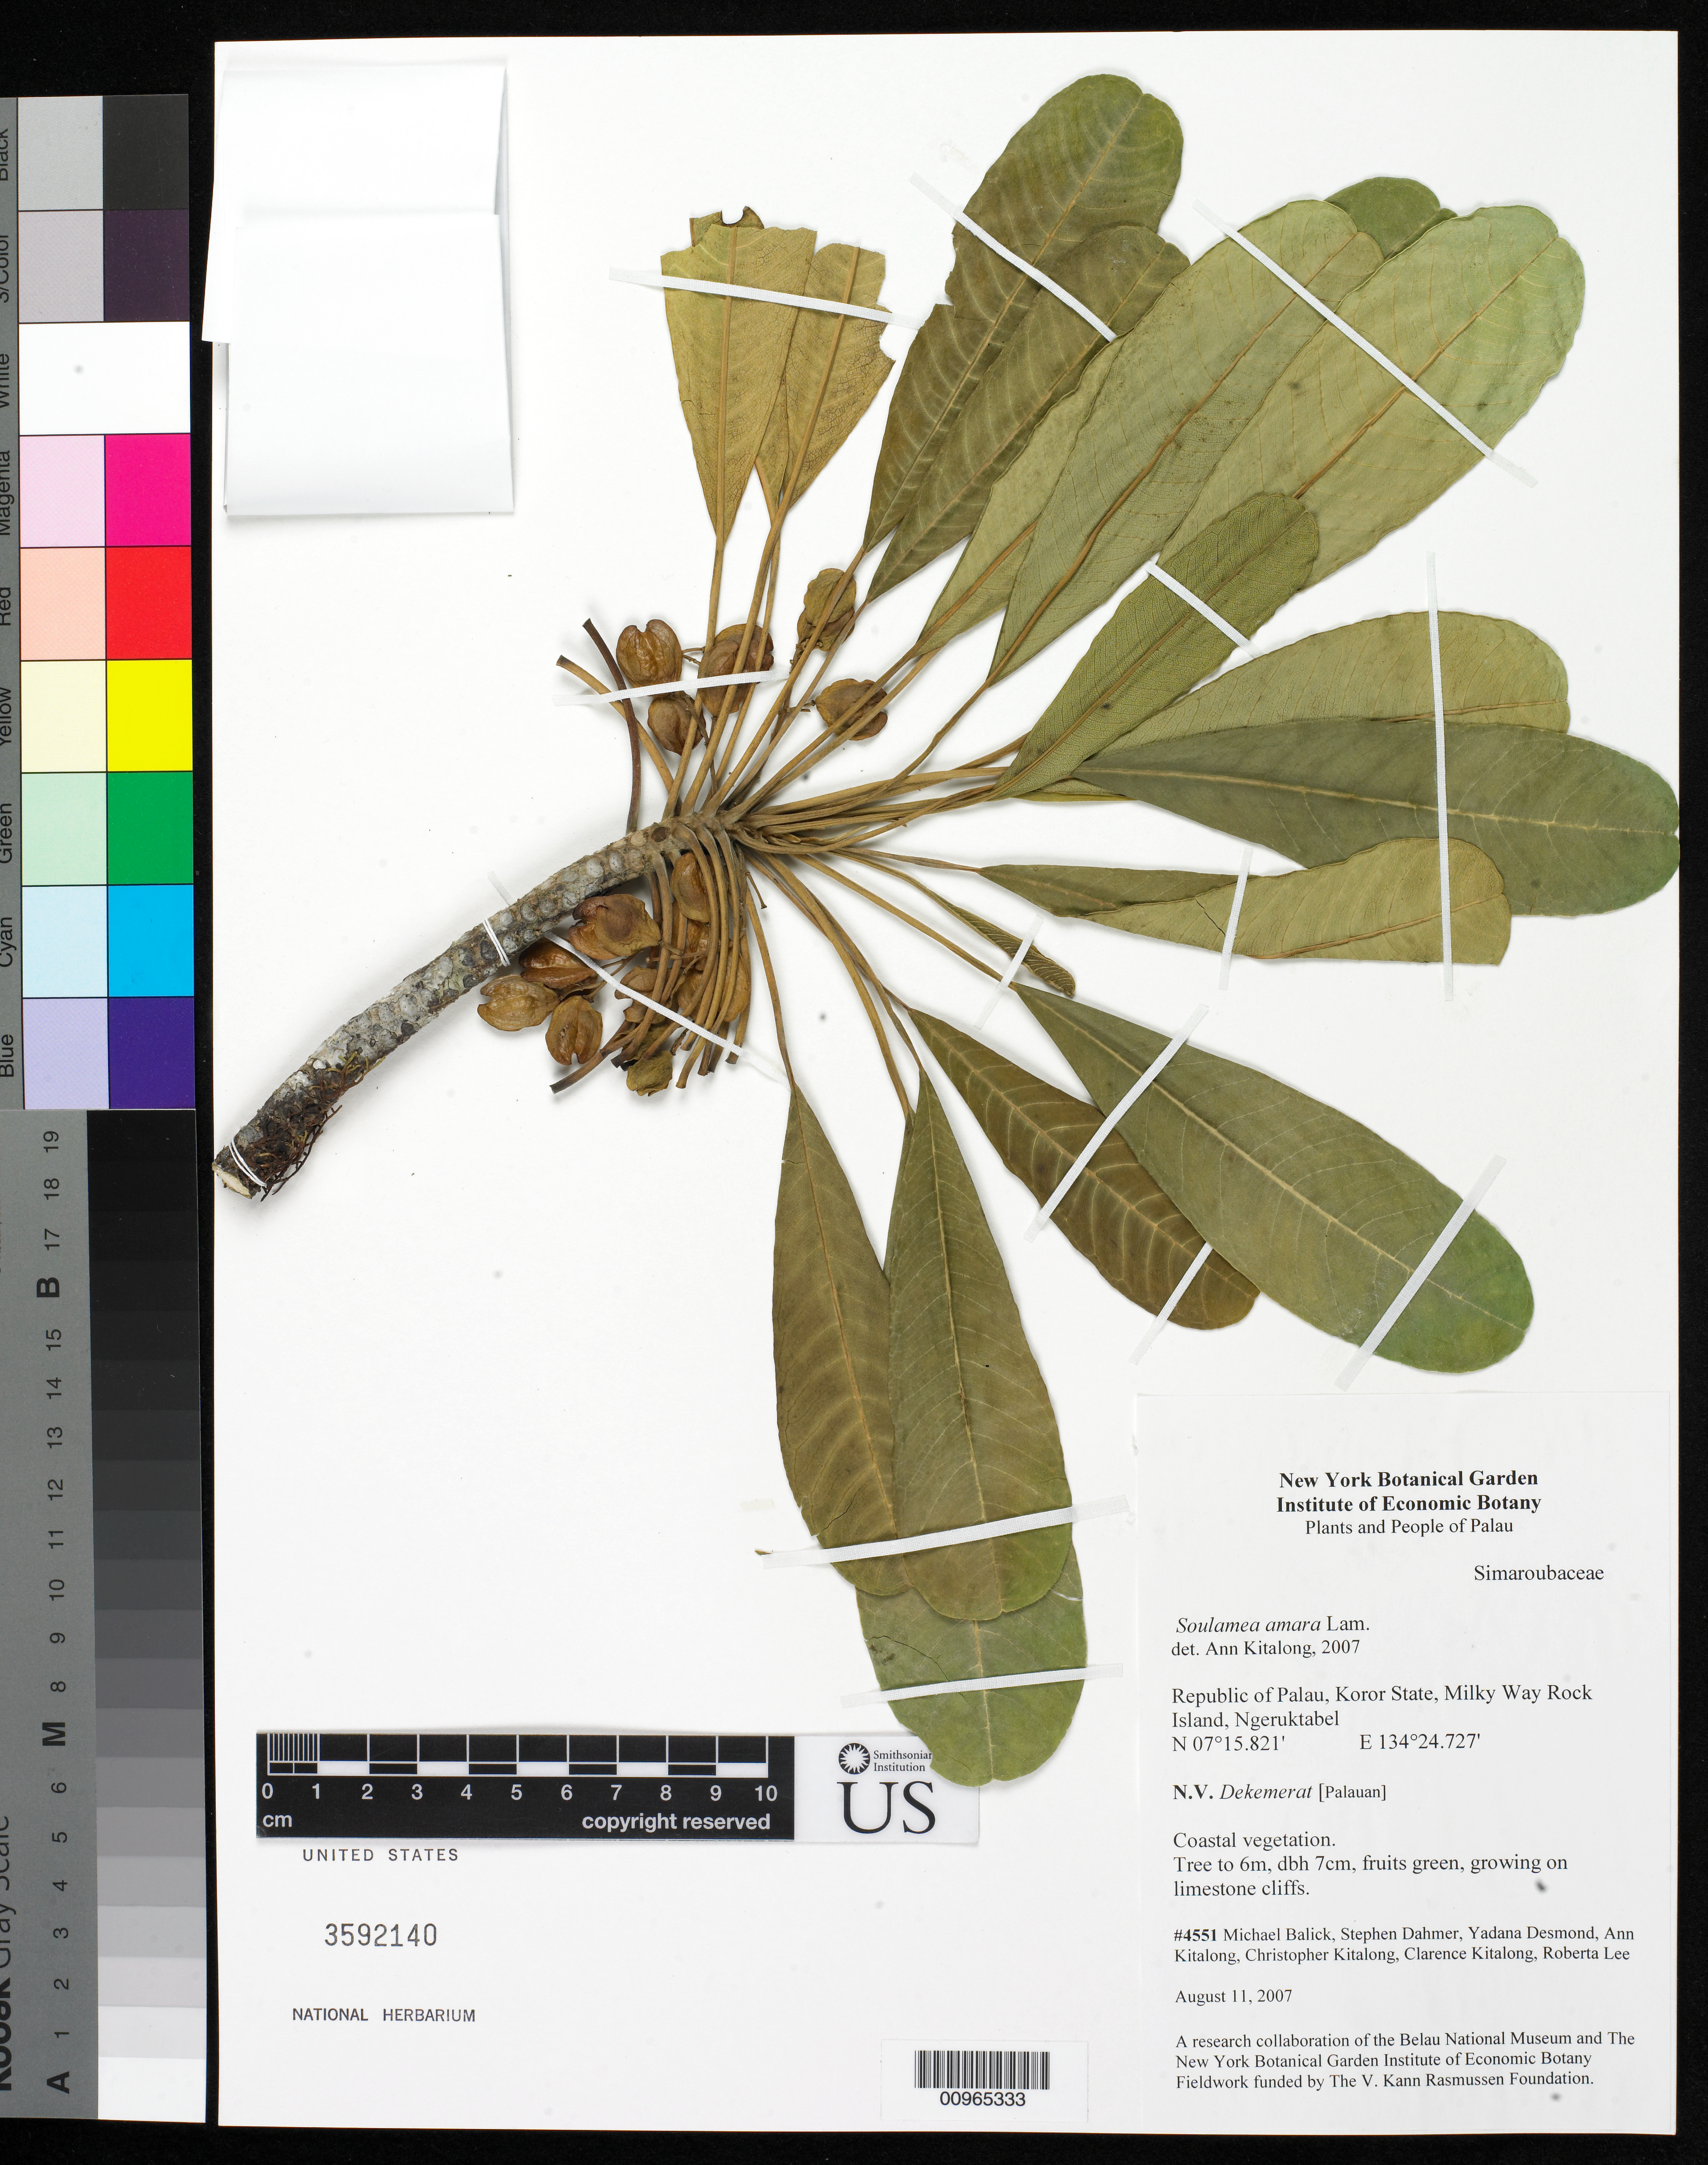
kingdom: Plantae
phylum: Tracheophyta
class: Magnoliopsida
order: Sapindales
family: Simaroubaceae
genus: Soulamea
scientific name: Soulamea amara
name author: Lam.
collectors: M. Balick, S. Dahmer, Y. Desmond, A. Kitalong, C. Kitalong, C. Kitalong & R. Lee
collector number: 4551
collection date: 2007-08-11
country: Palau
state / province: Koror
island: Ngeruktabel [Urukthapel]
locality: Ngeruktabel, Milky Way, Rock Islands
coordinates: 07 15.821 N, 134 24.727 E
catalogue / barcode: US 3592140